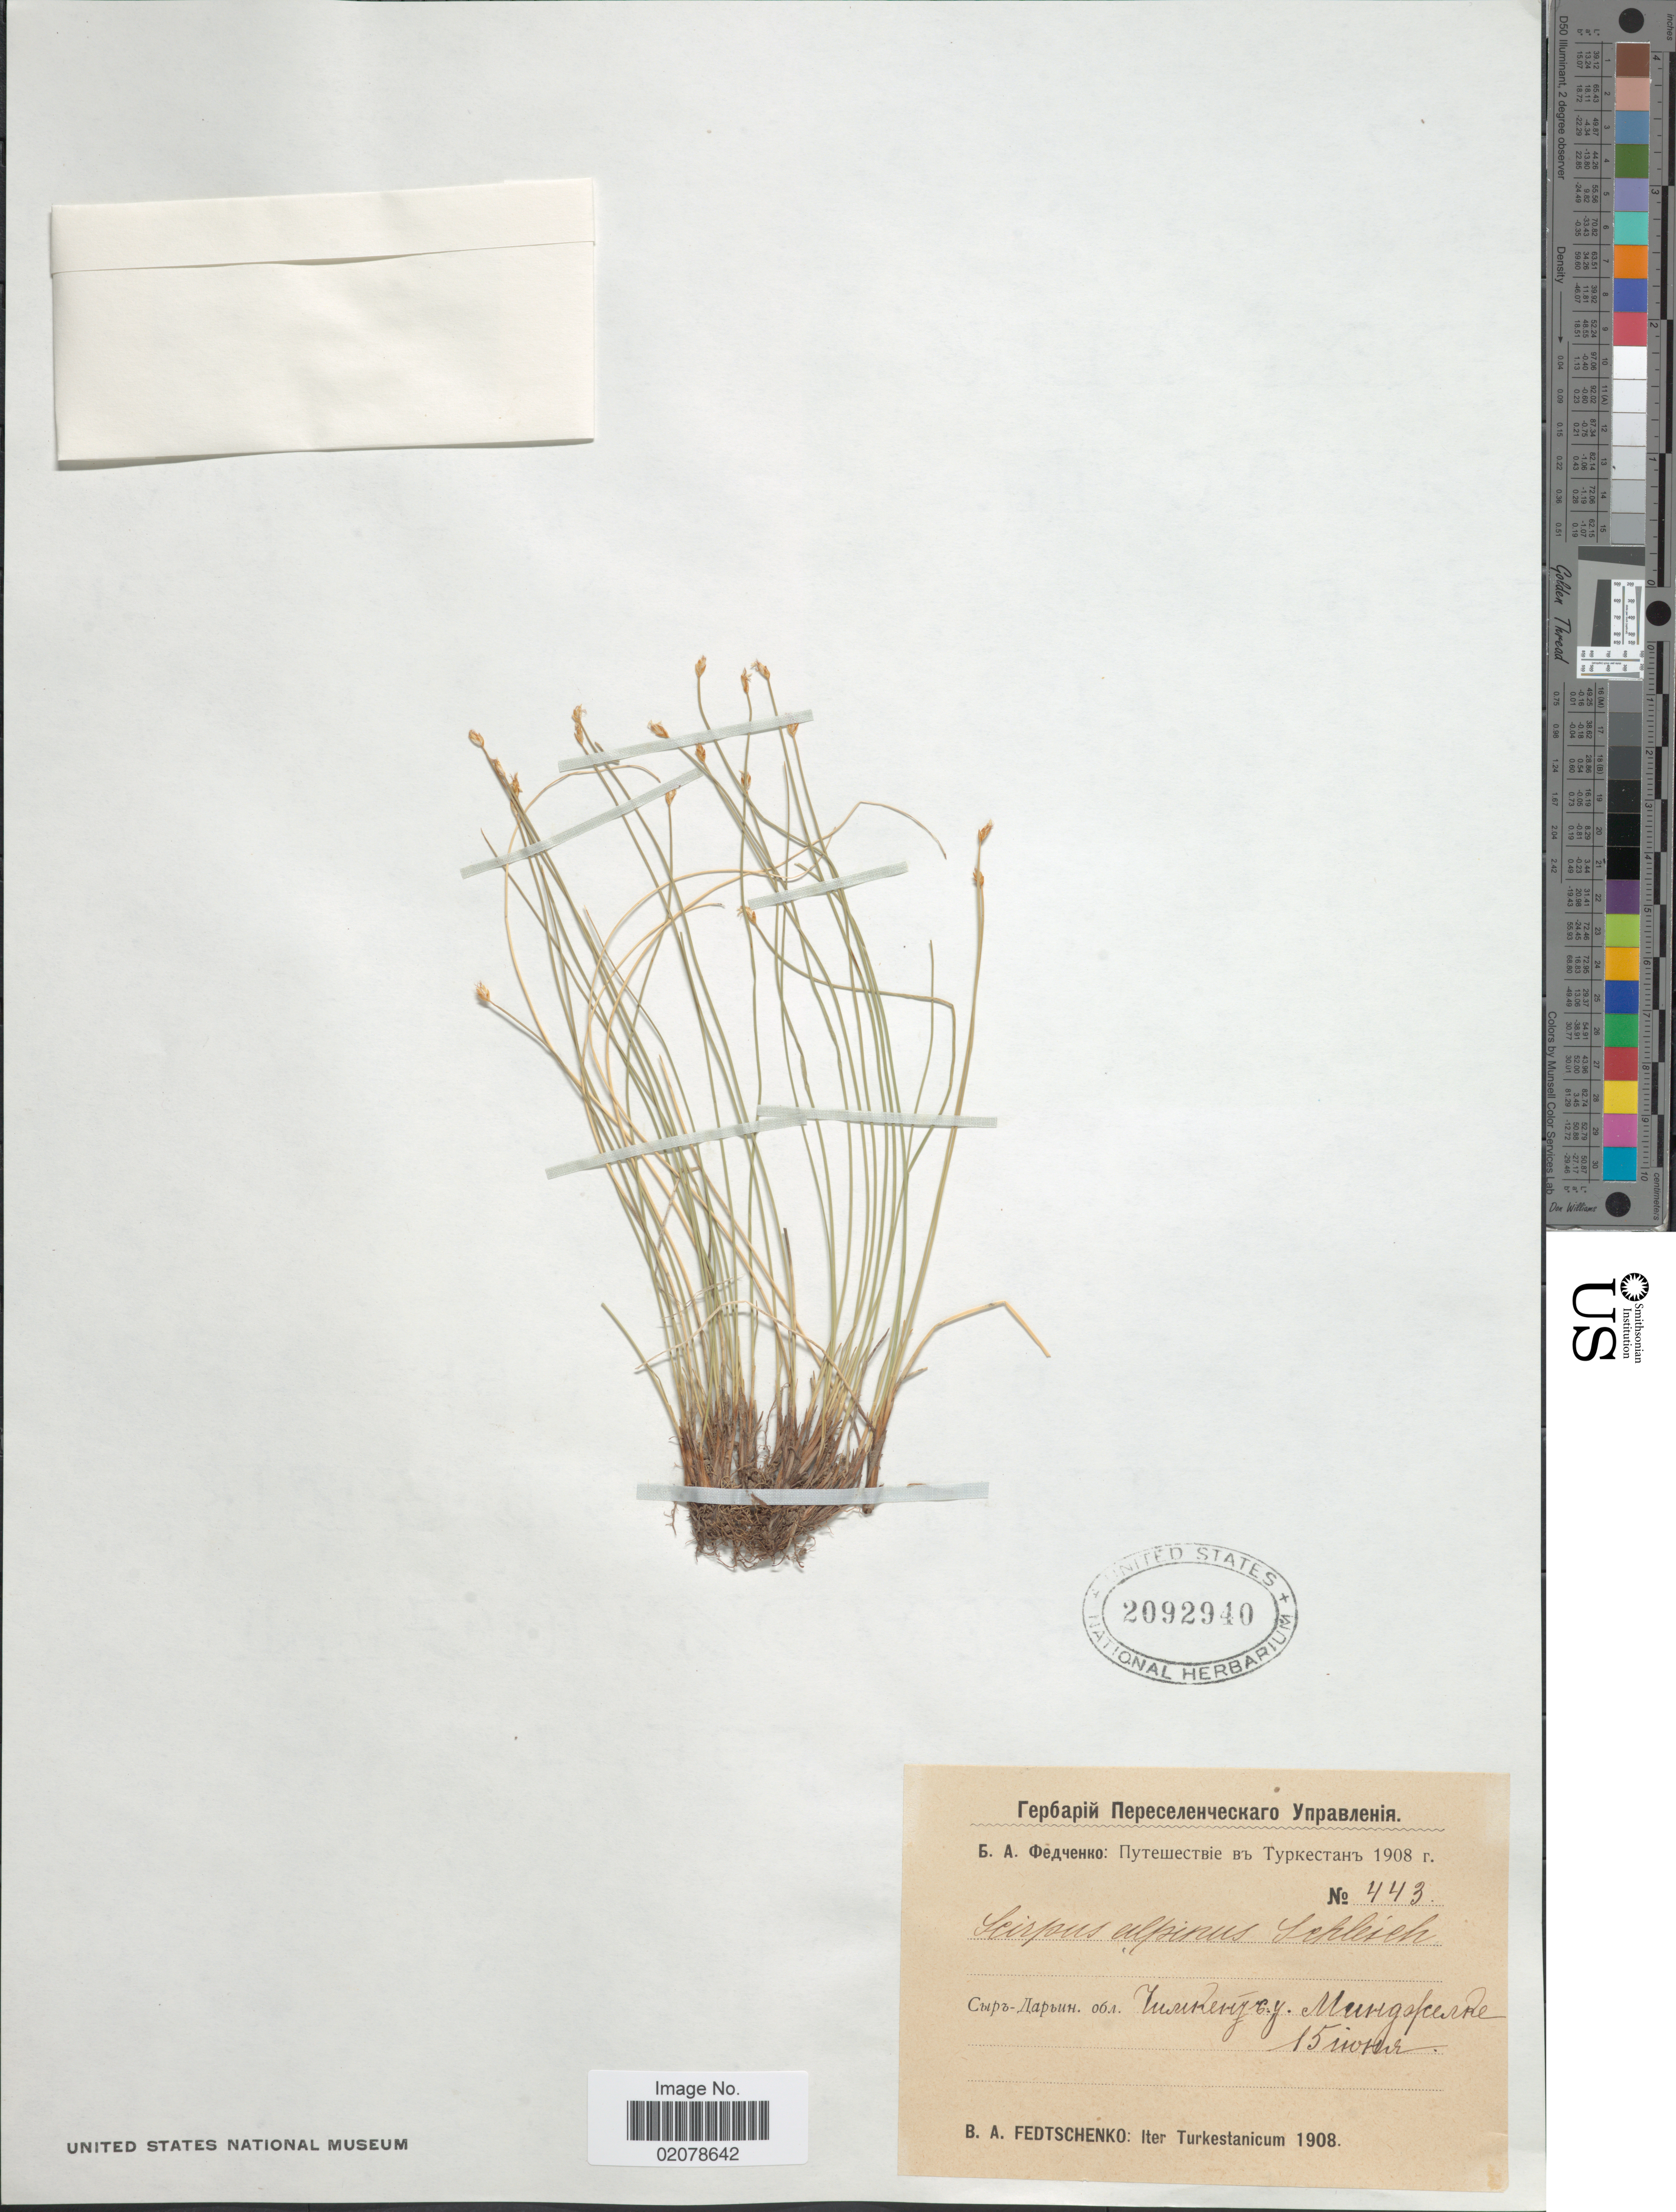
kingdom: Plantae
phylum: Tracheophyta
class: Liliopsida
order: Poales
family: Cyperaceae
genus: Trichophorum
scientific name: Trichophorum alpinum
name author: (L.) Pers.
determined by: Strong, M. T., (US), Smithsonian Institution - National Museum of Natural History (UNITED STATES)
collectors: B. A. Fedtschenko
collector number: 443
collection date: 1908-01-15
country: Kazakhstan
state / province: South Kazakhstan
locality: Shymkent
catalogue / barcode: US 2092940